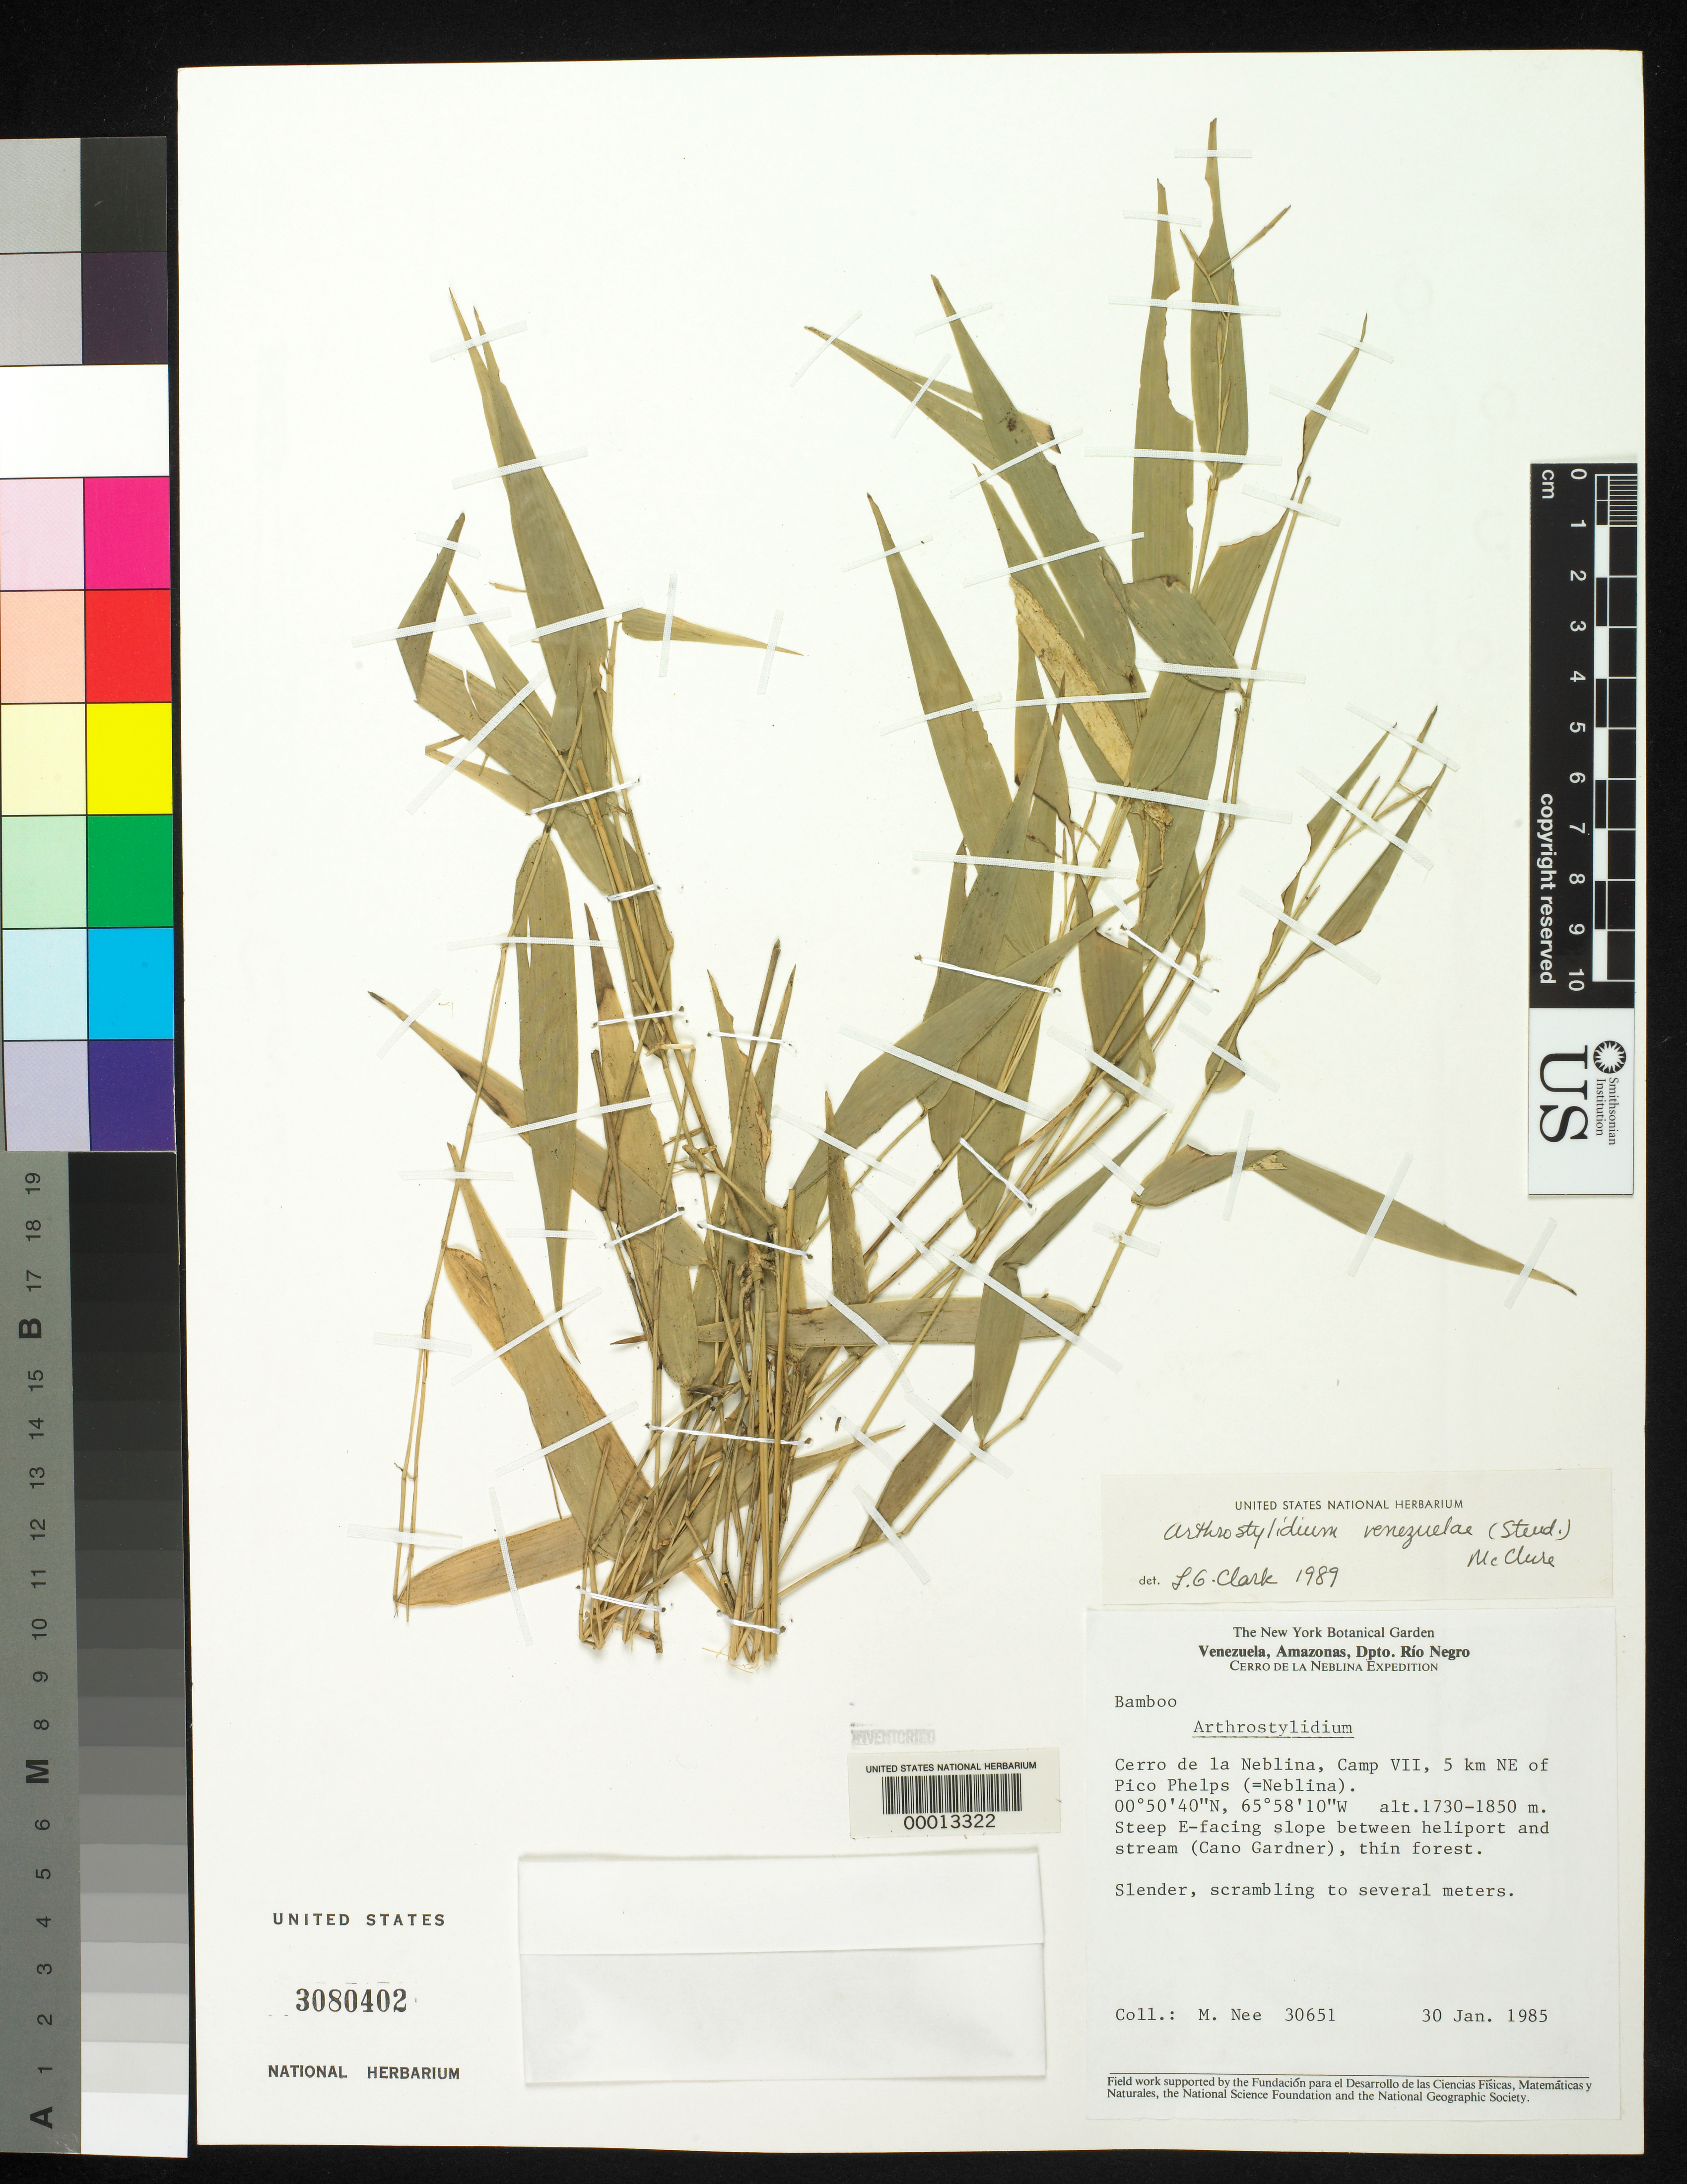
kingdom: Plantae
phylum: Tracheophyta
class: Liliopsida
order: Poales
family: Poaceae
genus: Arthrostylidium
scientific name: Arthrostylidium venezuelae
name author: (Steud.) McClure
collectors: M. Nee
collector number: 30651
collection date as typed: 30 Jan 1985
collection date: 1985-01-30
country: Venezuela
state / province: Amazonas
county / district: Rio Negro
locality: Cerro de la neblina (=neblina)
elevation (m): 1730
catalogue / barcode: US 3080402